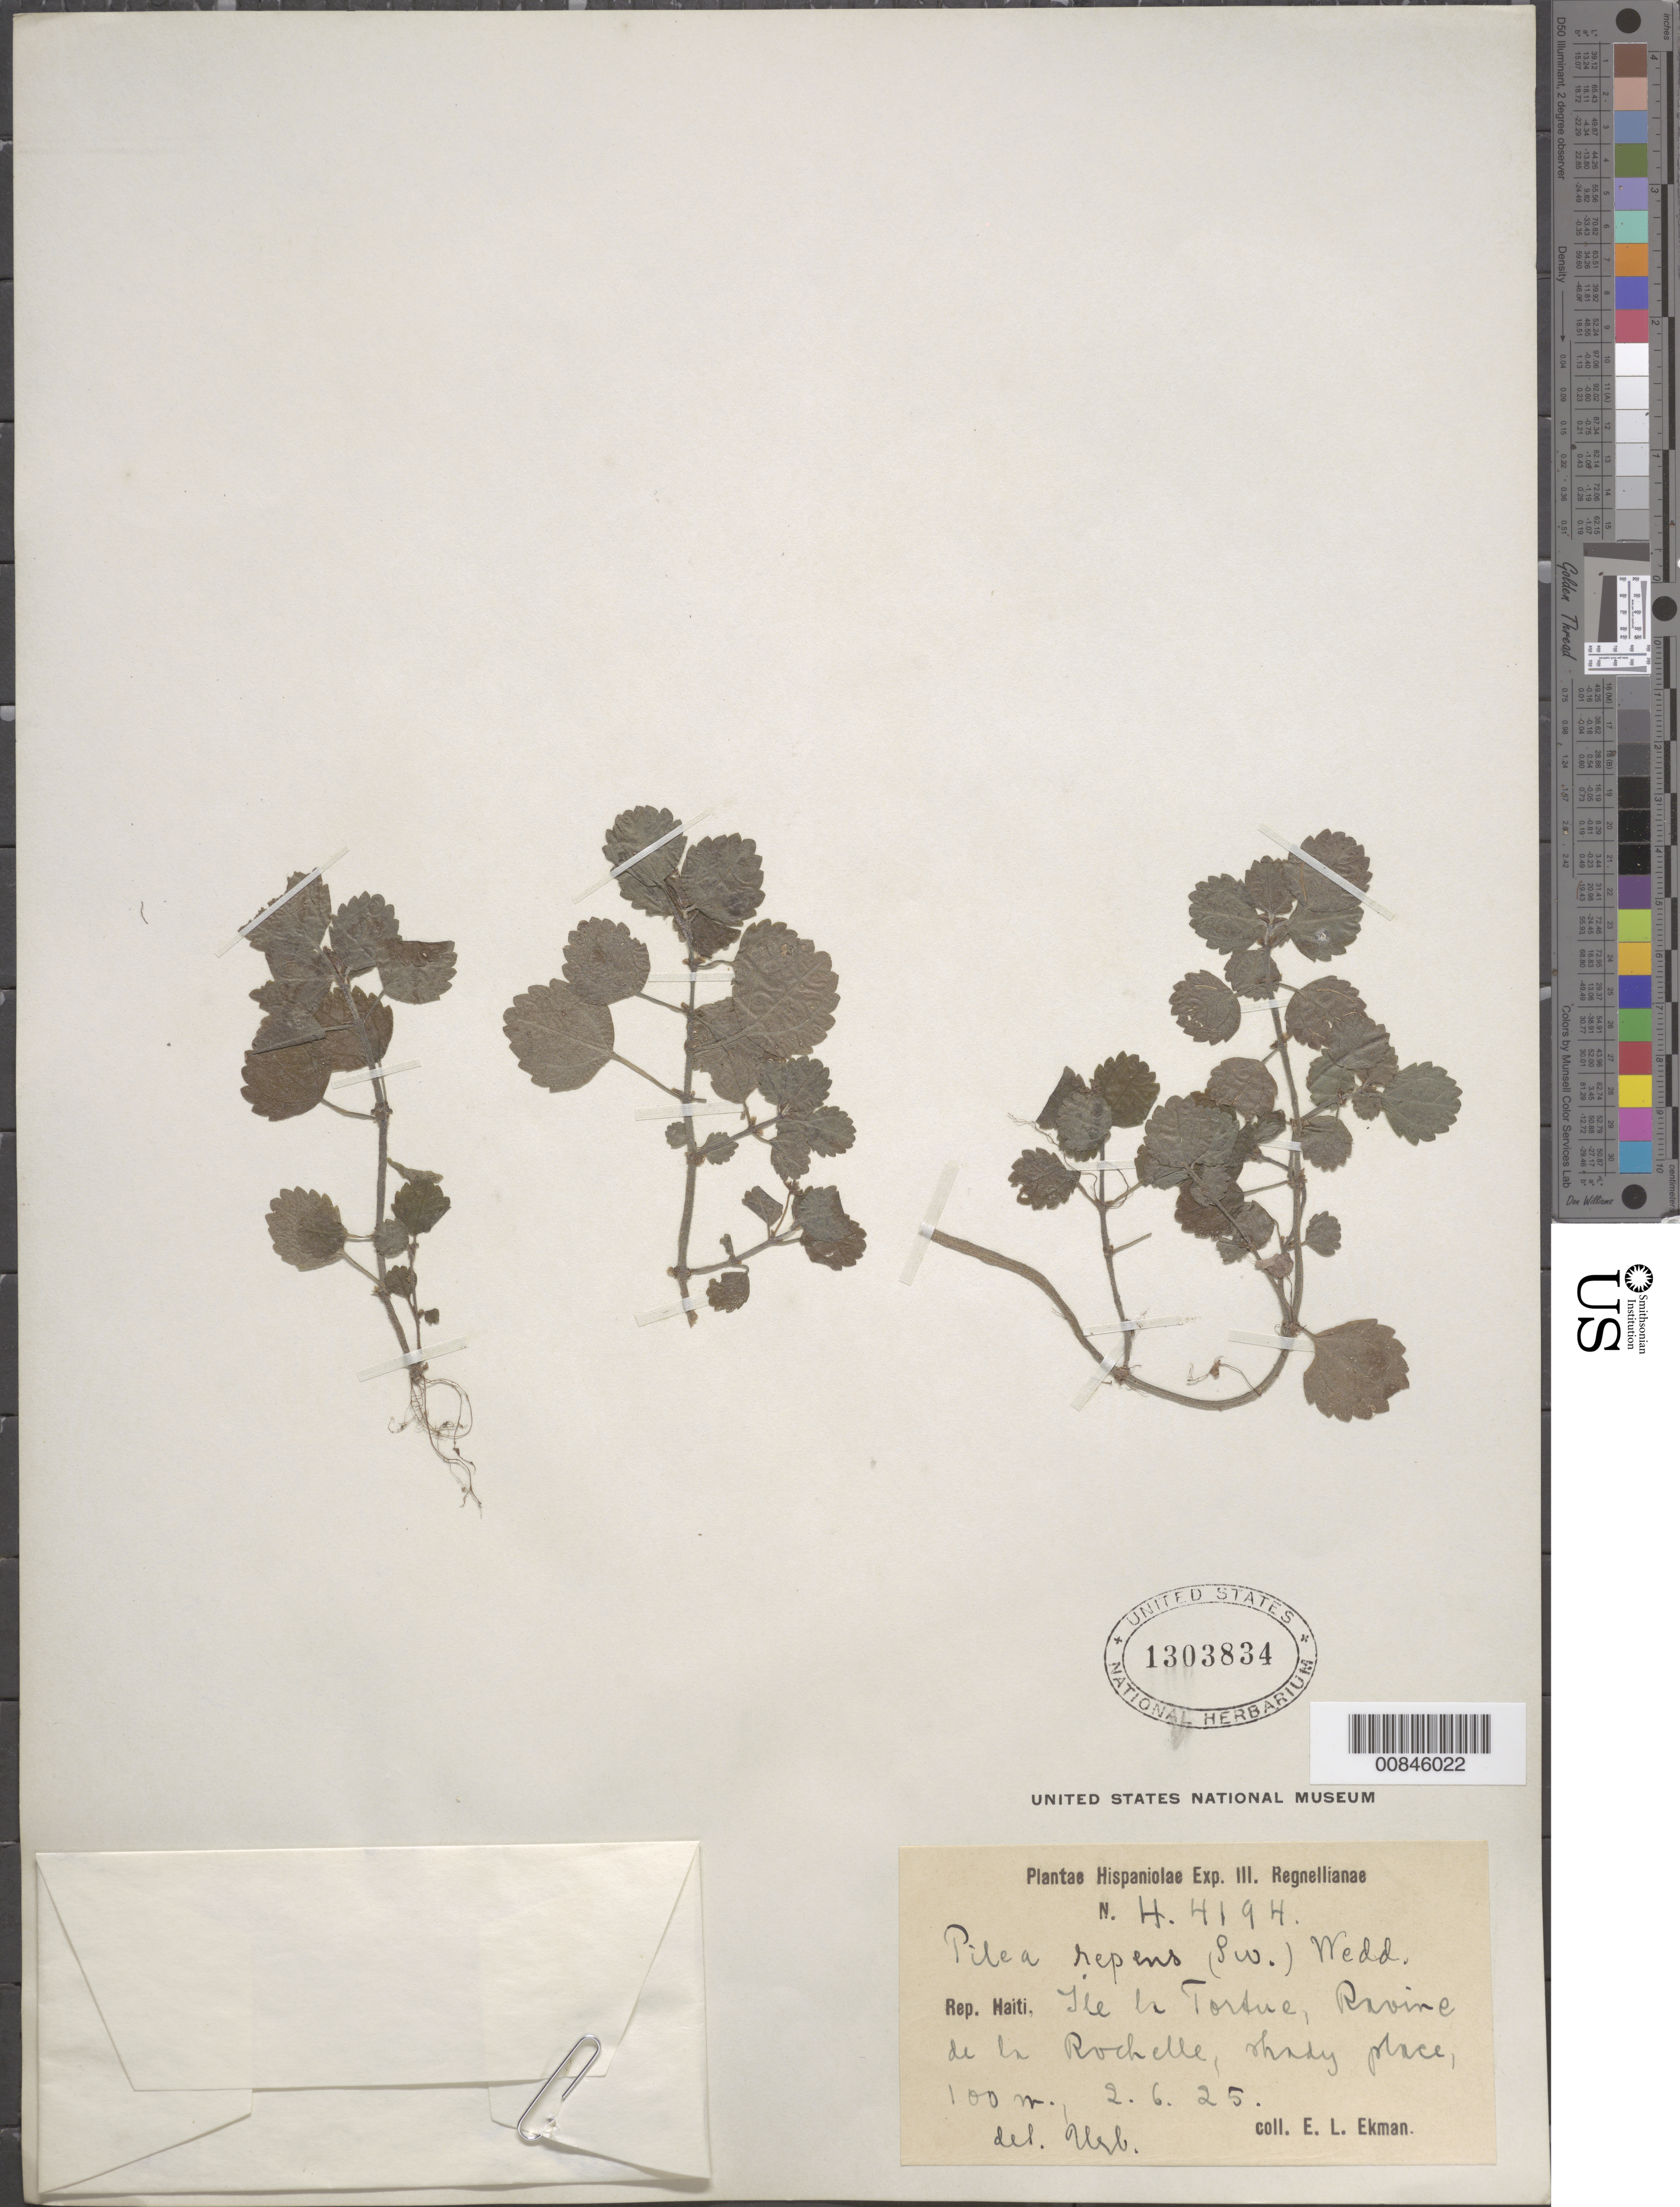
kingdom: Plantae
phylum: Tracheophyta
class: Magnoliopsida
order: Rosales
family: Urticaceae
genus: Pilea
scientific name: Pilea repens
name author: (Sw.) Wedd.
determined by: Urban, Ignatz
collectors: E. L. Ekman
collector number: H 4194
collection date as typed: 02 Jun 1925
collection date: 1925-06-02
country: Haiti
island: Île de Tortue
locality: Ravine de la Rochelle.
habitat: Ravine, shady place.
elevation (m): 100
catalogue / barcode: US 1303834